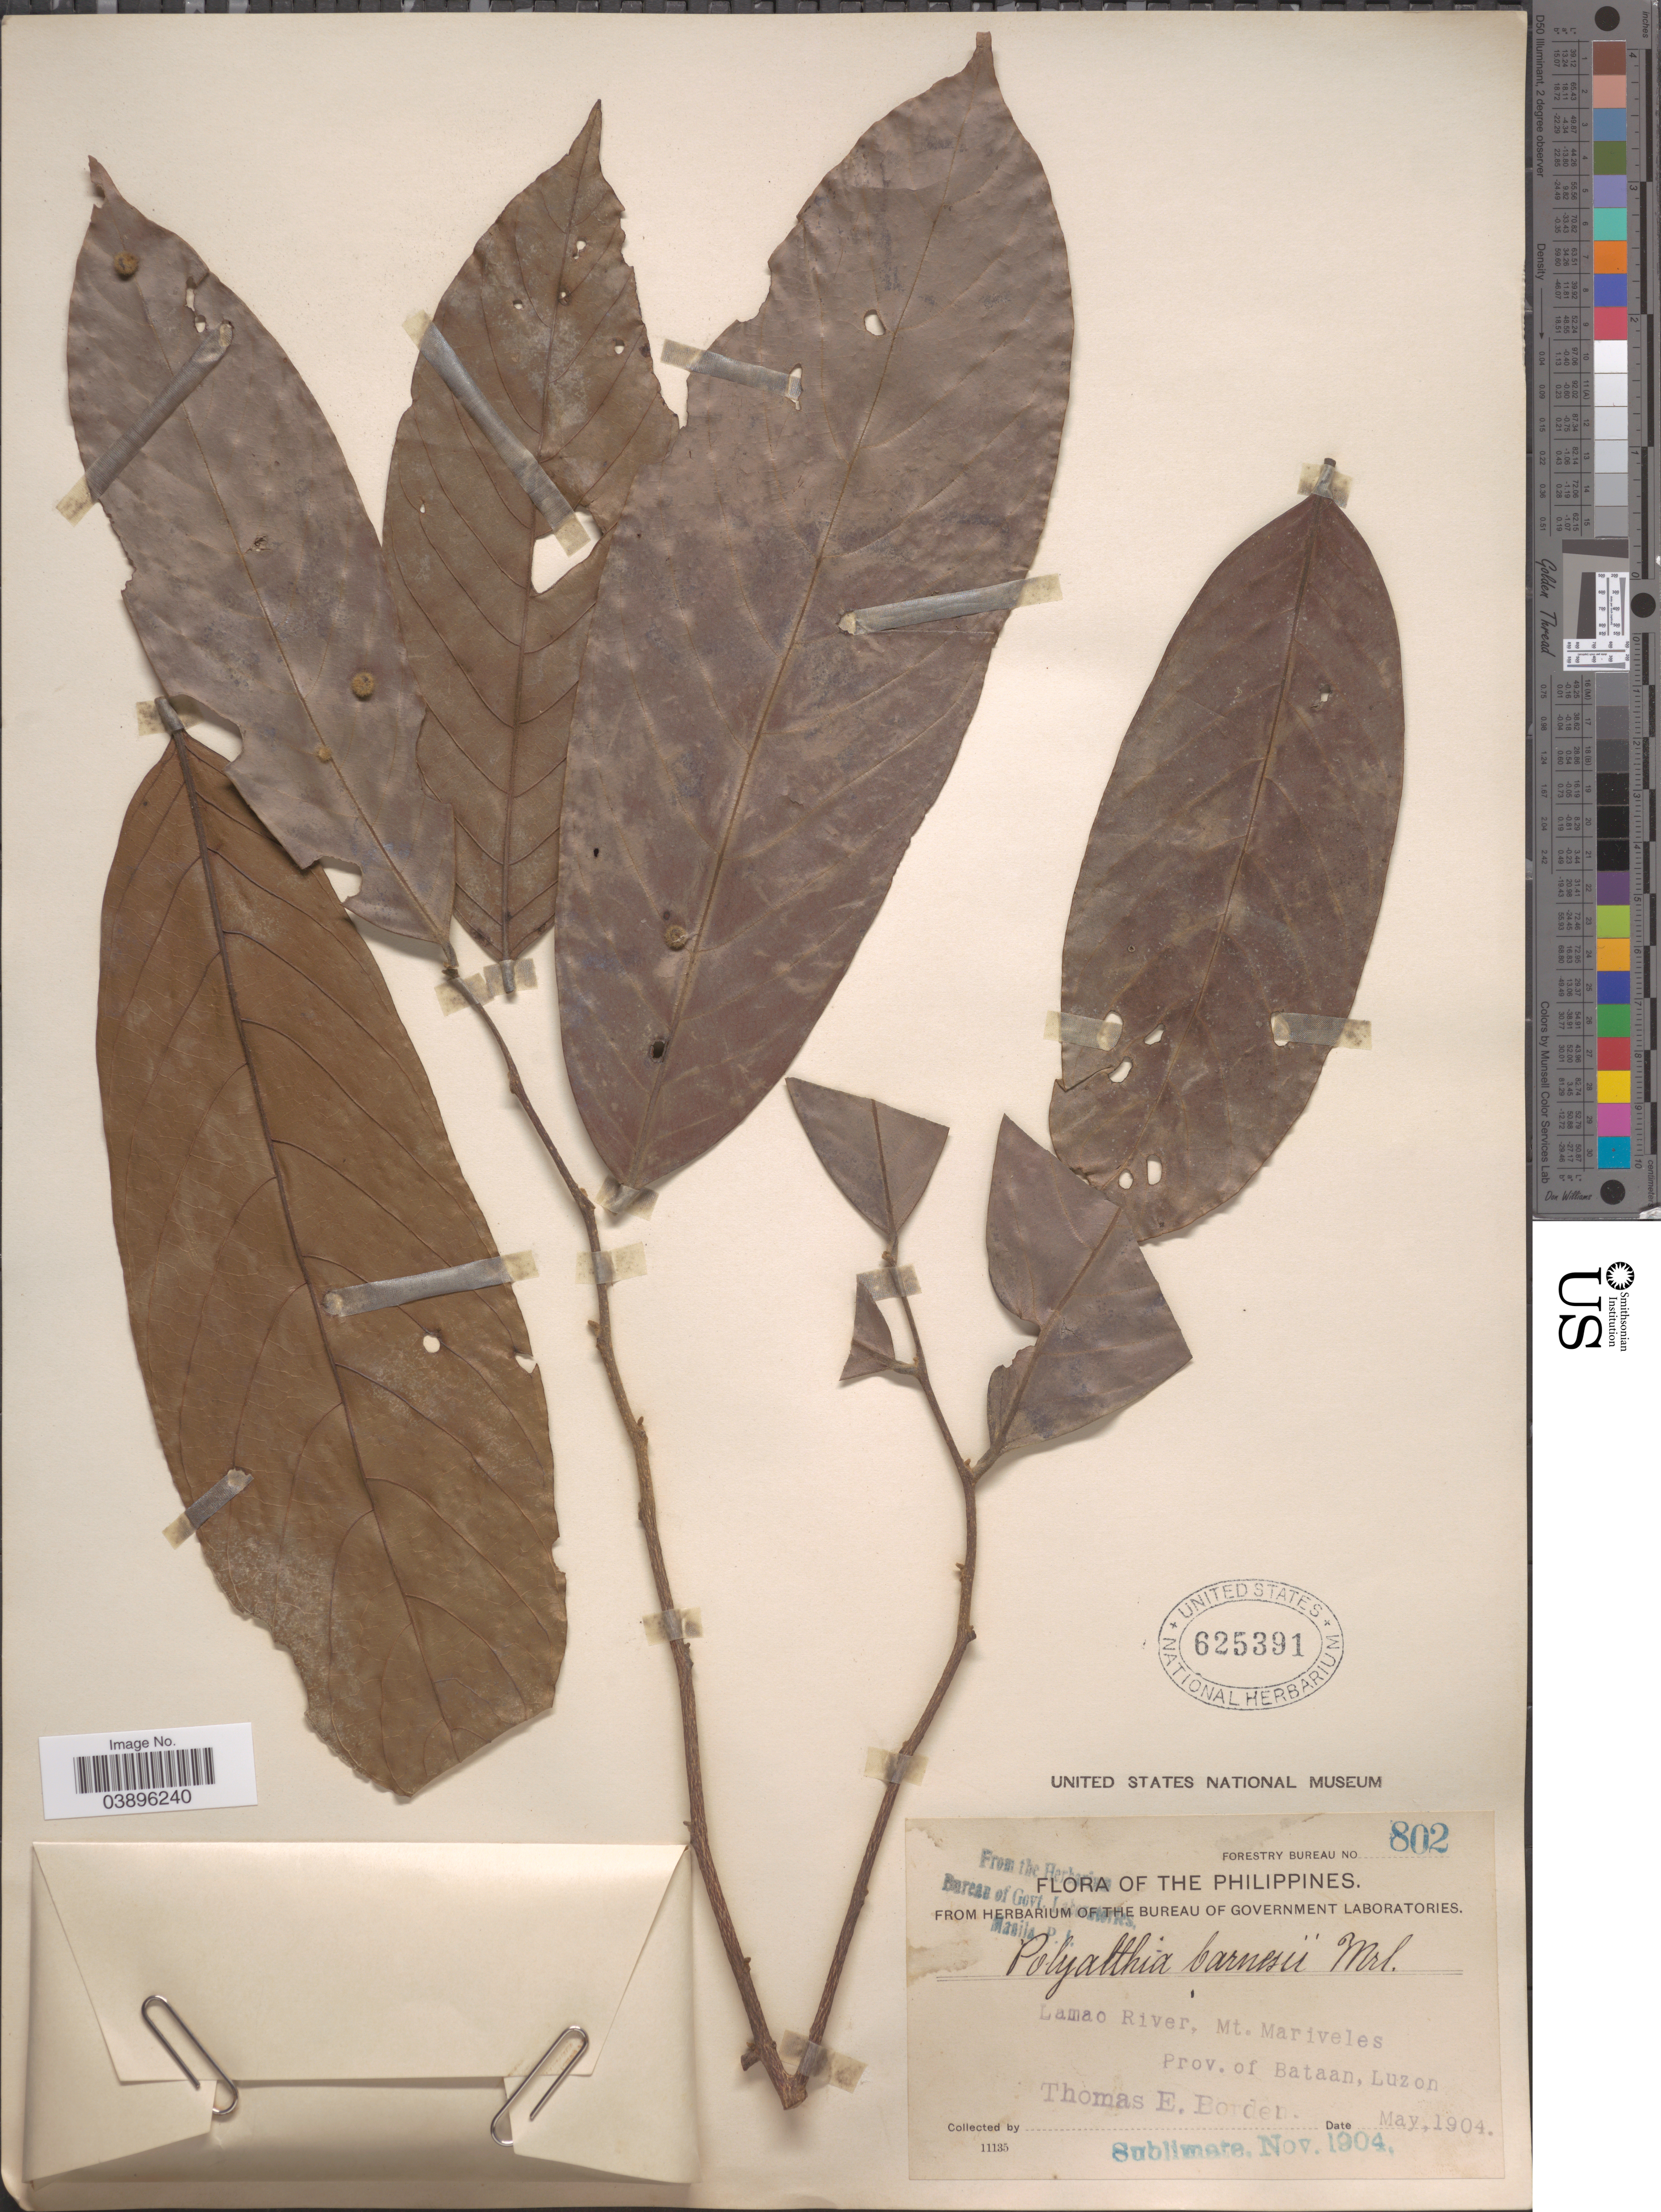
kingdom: Plantae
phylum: Tracheophyta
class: Magnoliopsida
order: Magnoliales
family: Annonaceae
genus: Polyalthia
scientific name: Polyalthia barnesii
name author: Merr.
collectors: T. E. Borden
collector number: Forestry Bureau 802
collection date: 1904-05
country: Philippines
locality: Lamao River, Mt. Mariveles. Prov. of Bataan, Luzon.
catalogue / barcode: US 625391